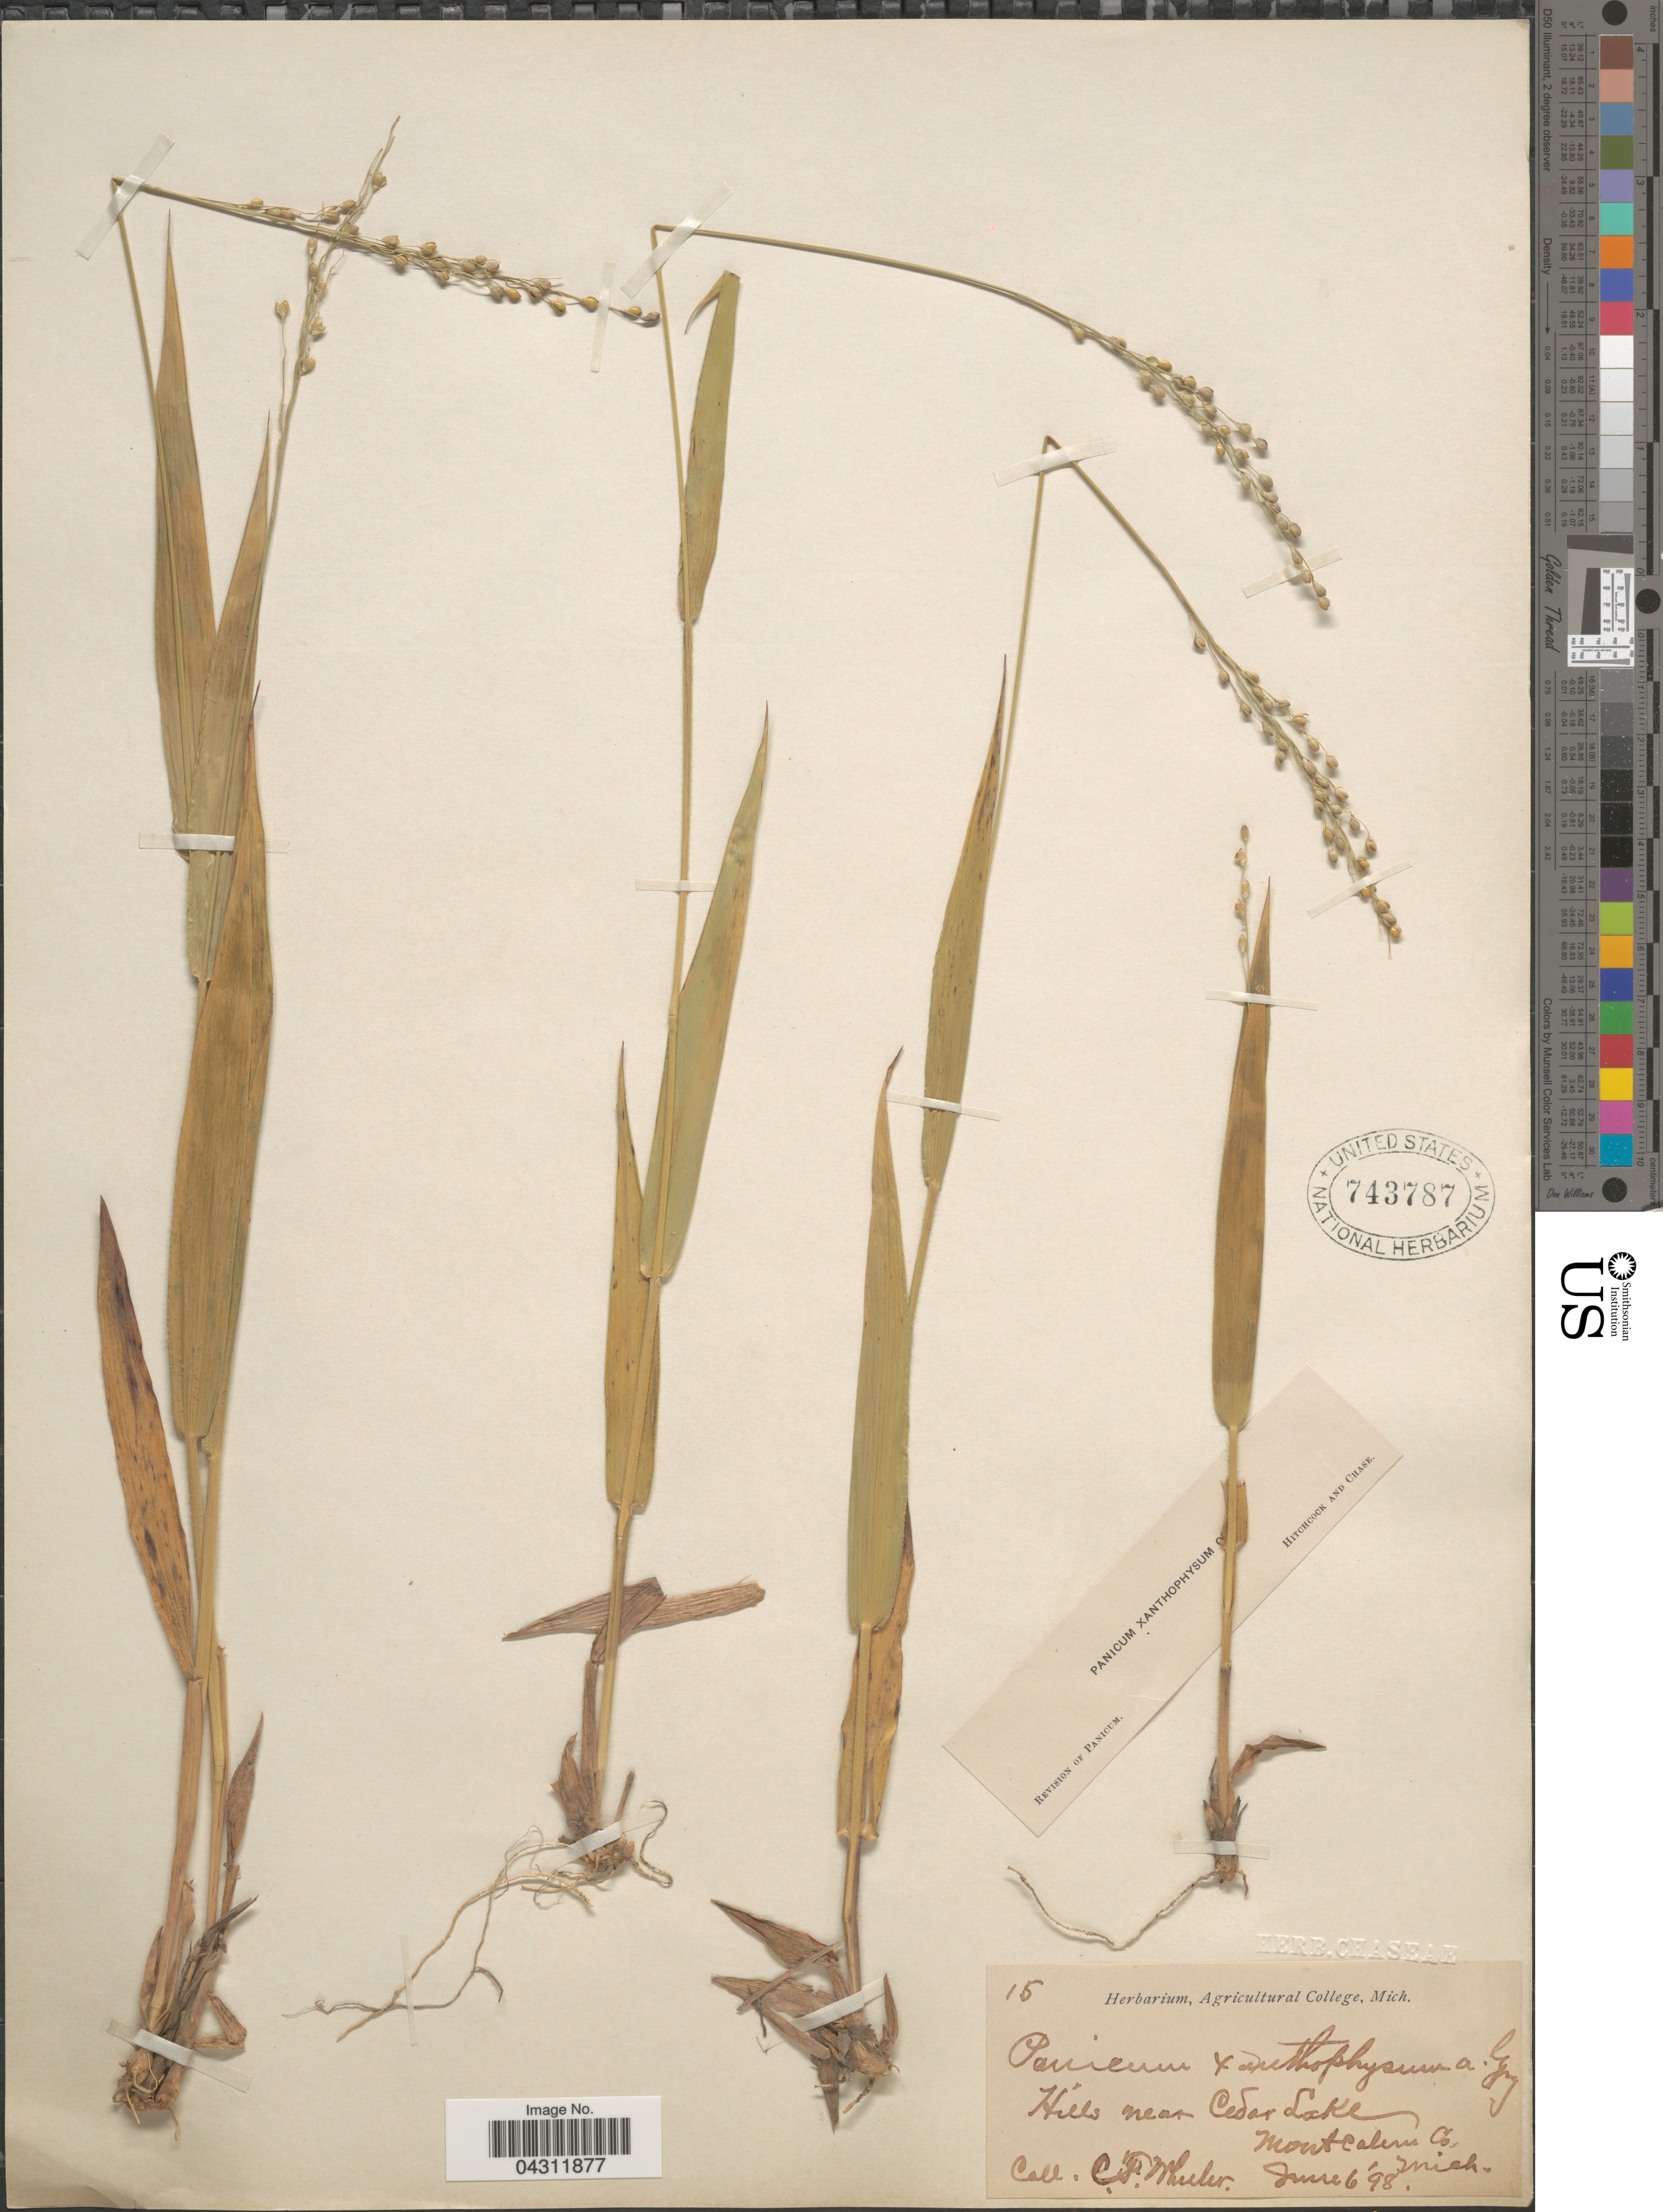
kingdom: Plantae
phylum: Tracheophyta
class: Liliopsida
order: Poales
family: Poaceae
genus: Dichanthelium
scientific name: Dichanthelium xanthophysum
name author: (A. Gray) Freckmann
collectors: C. Wheeler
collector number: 15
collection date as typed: Transcribed d/m/y: 6/6/98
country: United States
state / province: Michigan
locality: Hills near Cedar Lake. Montcalm Co.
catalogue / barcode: US 743787